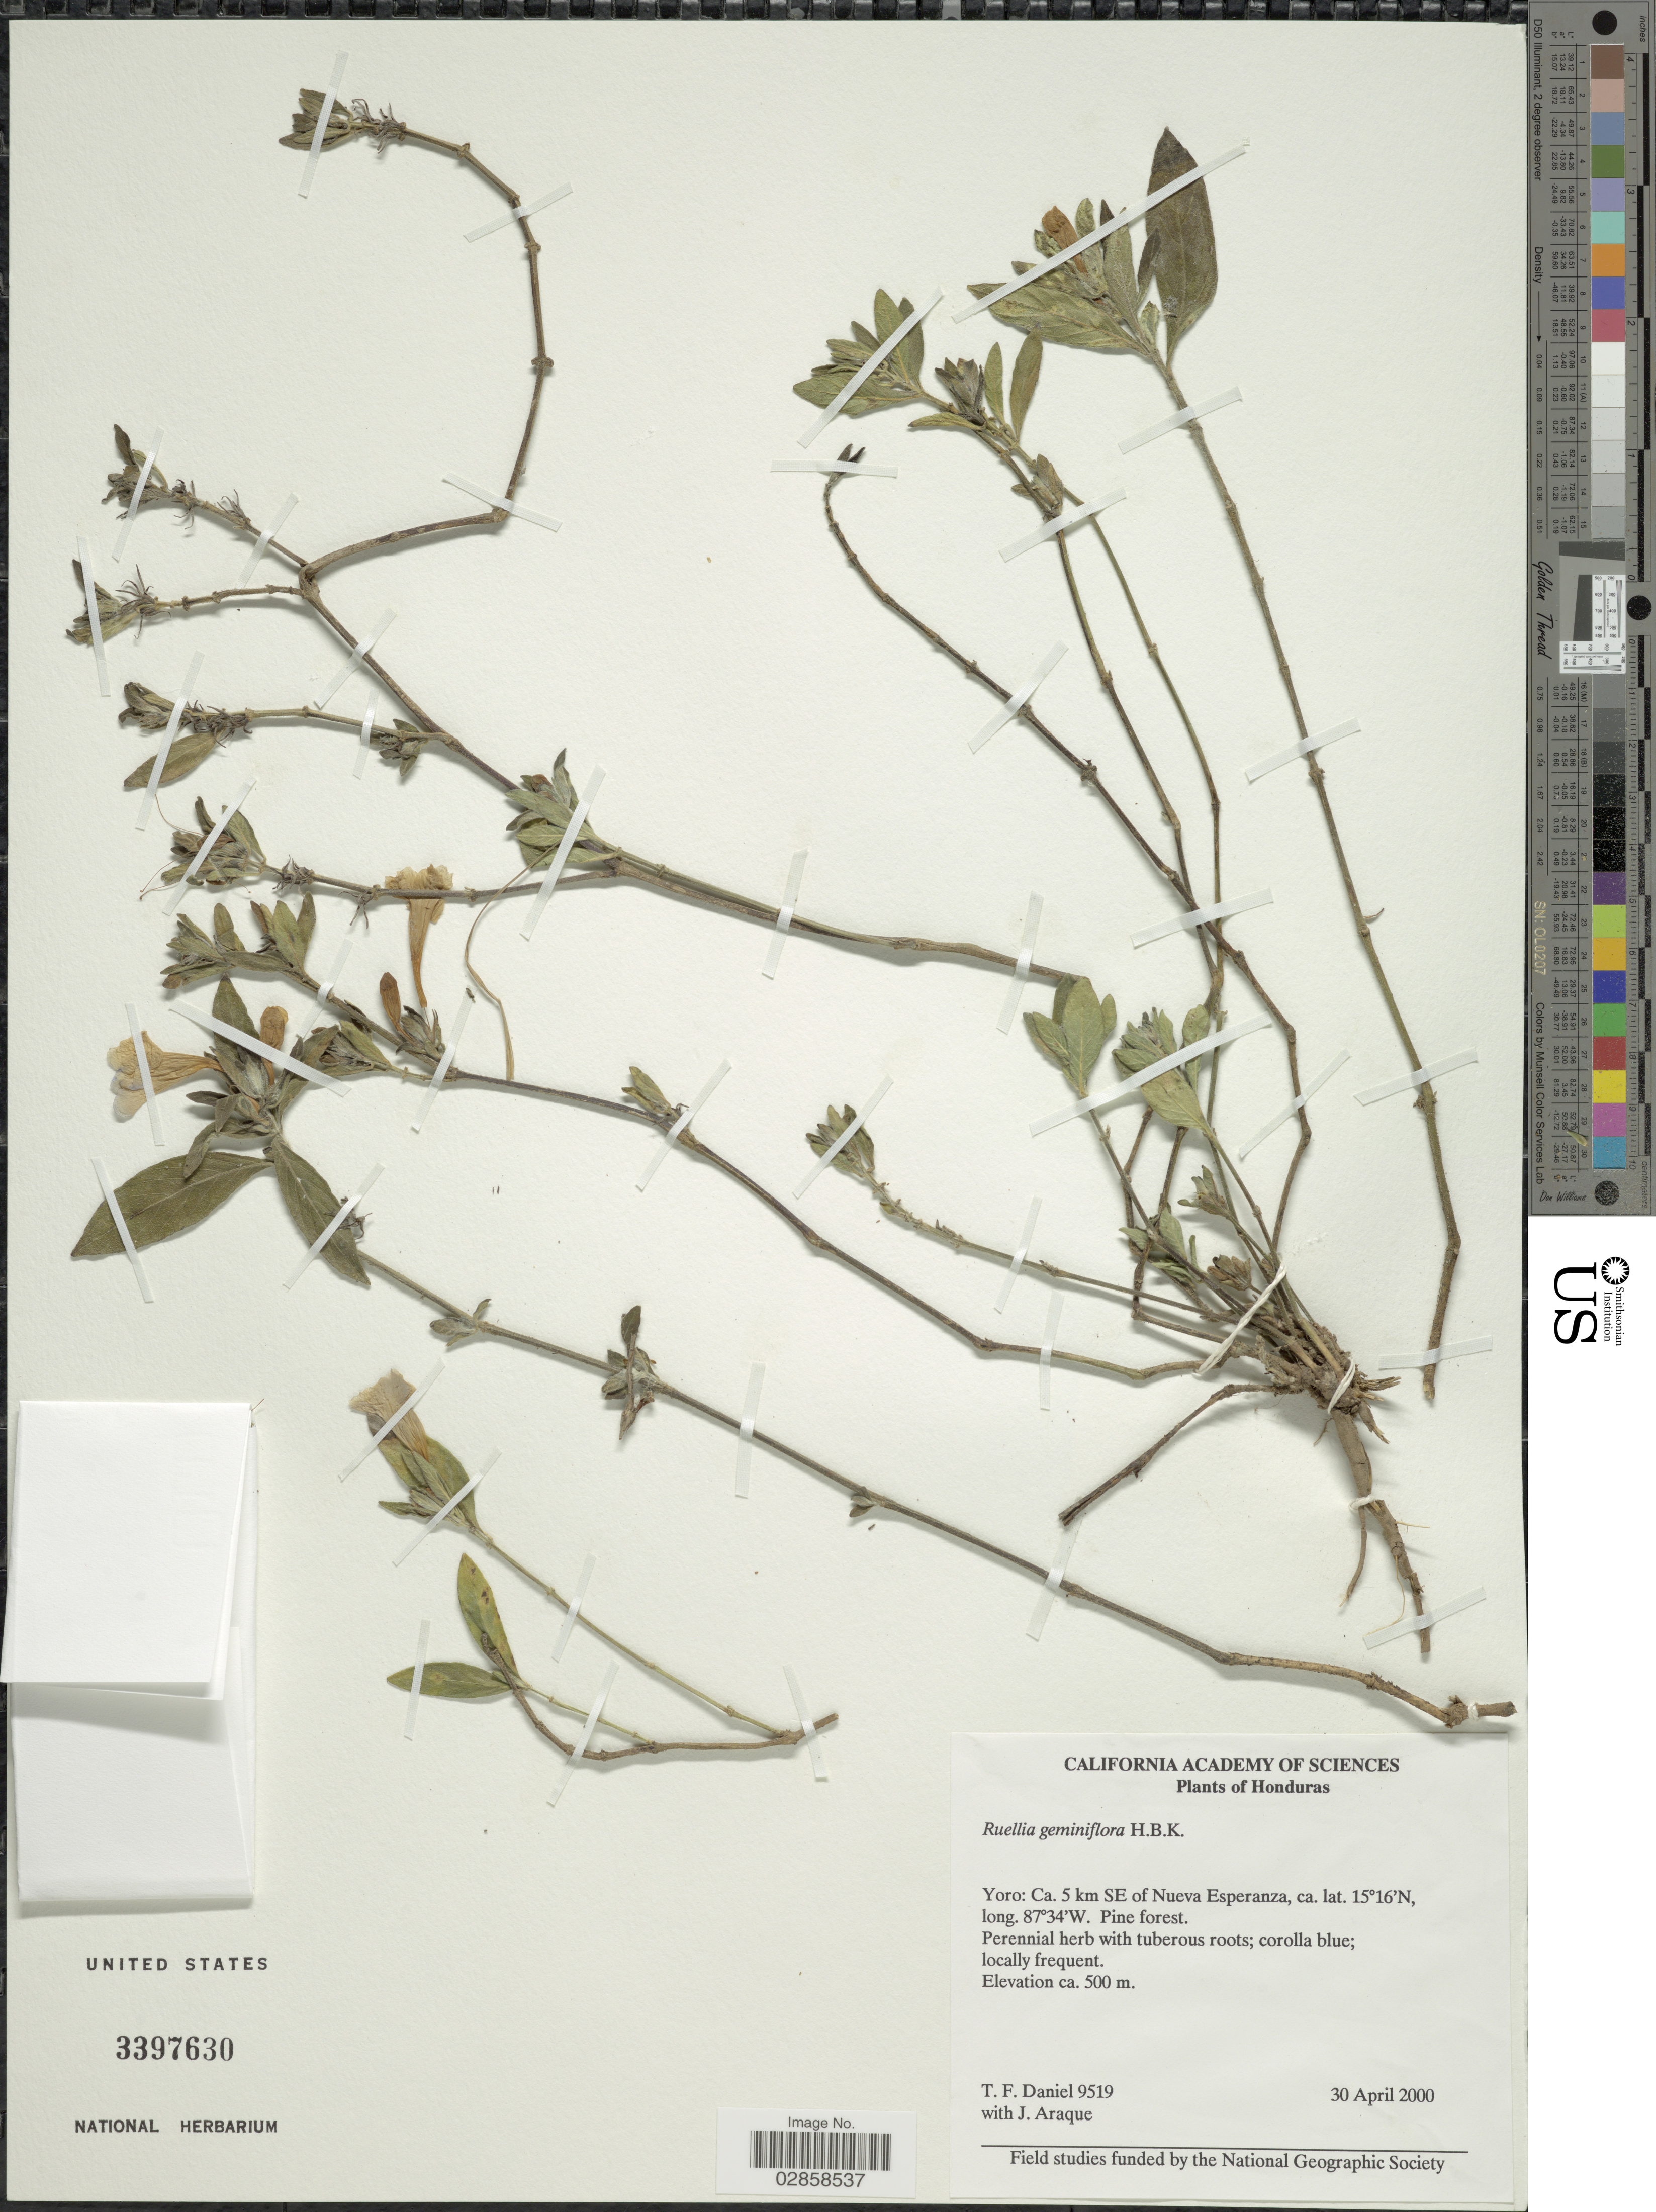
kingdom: Plantae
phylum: Tracheophyta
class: Magnoliopsida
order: Lamiales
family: Acanthaceae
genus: Ruellia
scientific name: Ruellia geminiflora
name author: Kunth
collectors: T. F. Daniel & J. Araque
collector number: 9519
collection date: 2000-04-30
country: Honduras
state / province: Yoro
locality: Ca. 5 km SE of Nueva Esperanza.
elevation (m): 500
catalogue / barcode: US 3397630